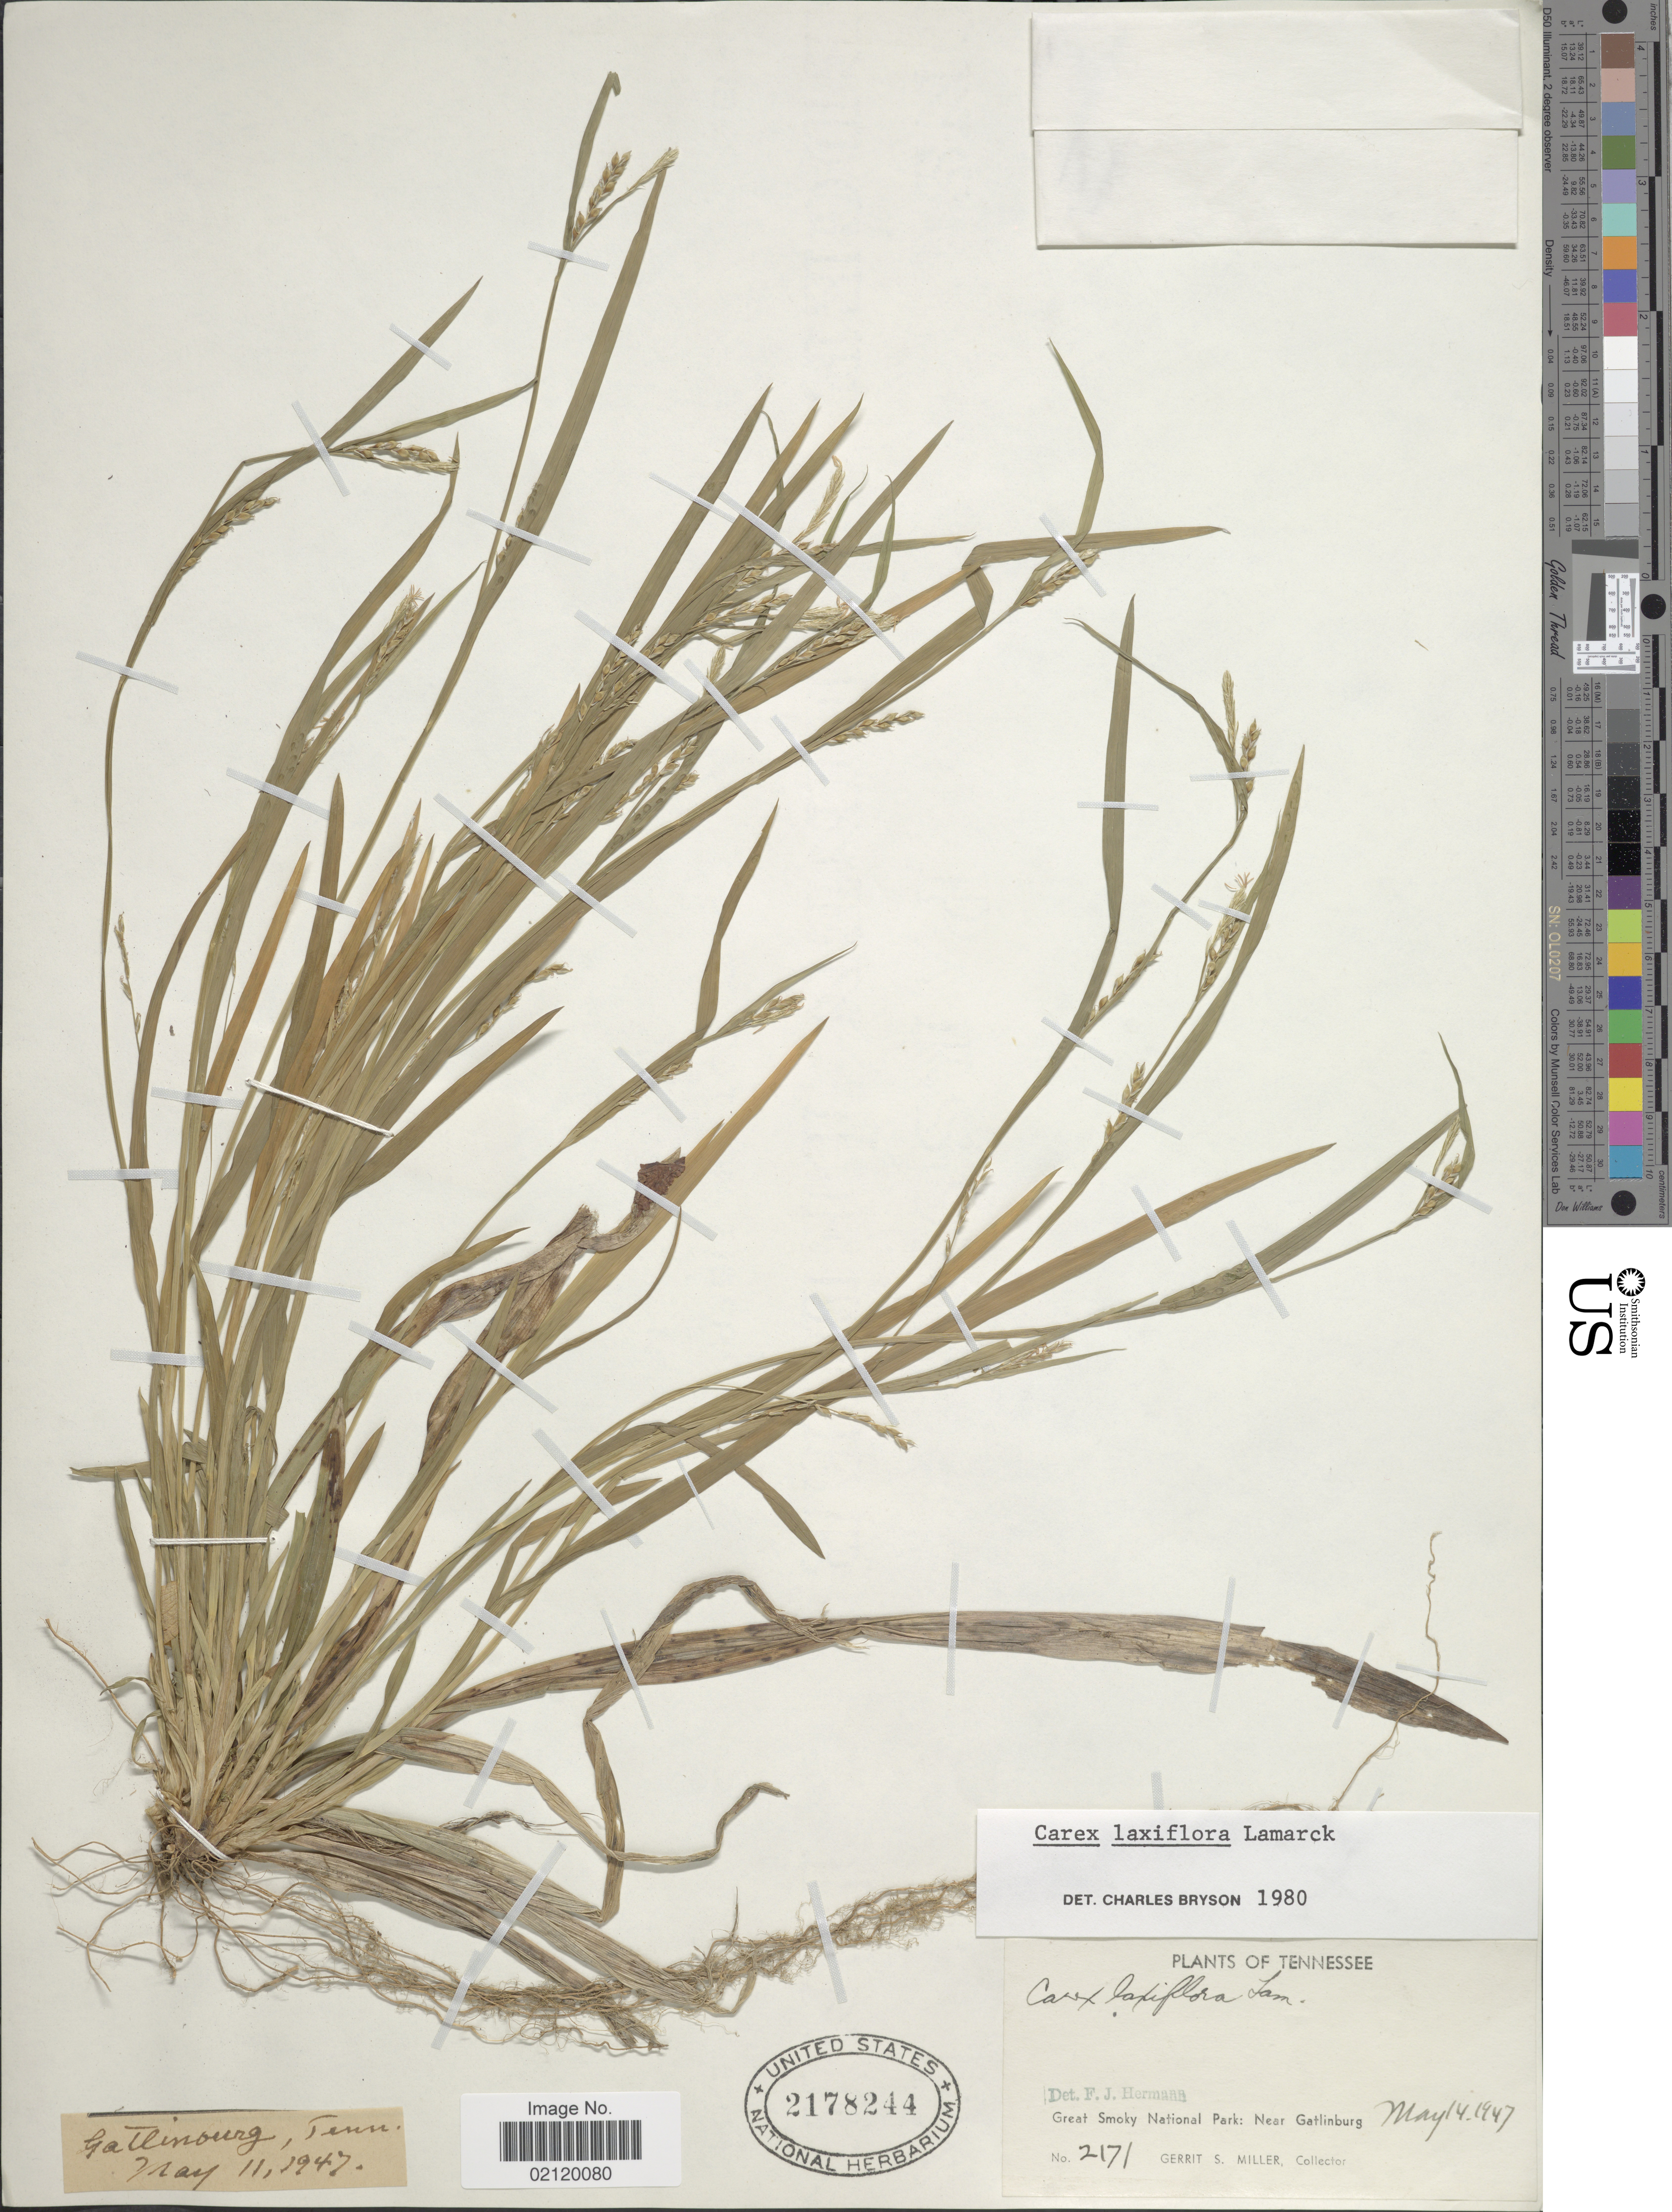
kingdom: Plantae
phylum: Tracheophyta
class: Liliopsida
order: Poales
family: Cyperaceae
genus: Carex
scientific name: Carex laxiflora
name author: Lam.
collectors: G. S. Miller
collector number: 2171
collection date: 1947-05-14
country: United States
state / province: Tennessee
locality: Great Smoky National Park: Near Gatlinburg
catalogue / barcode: US 2178244